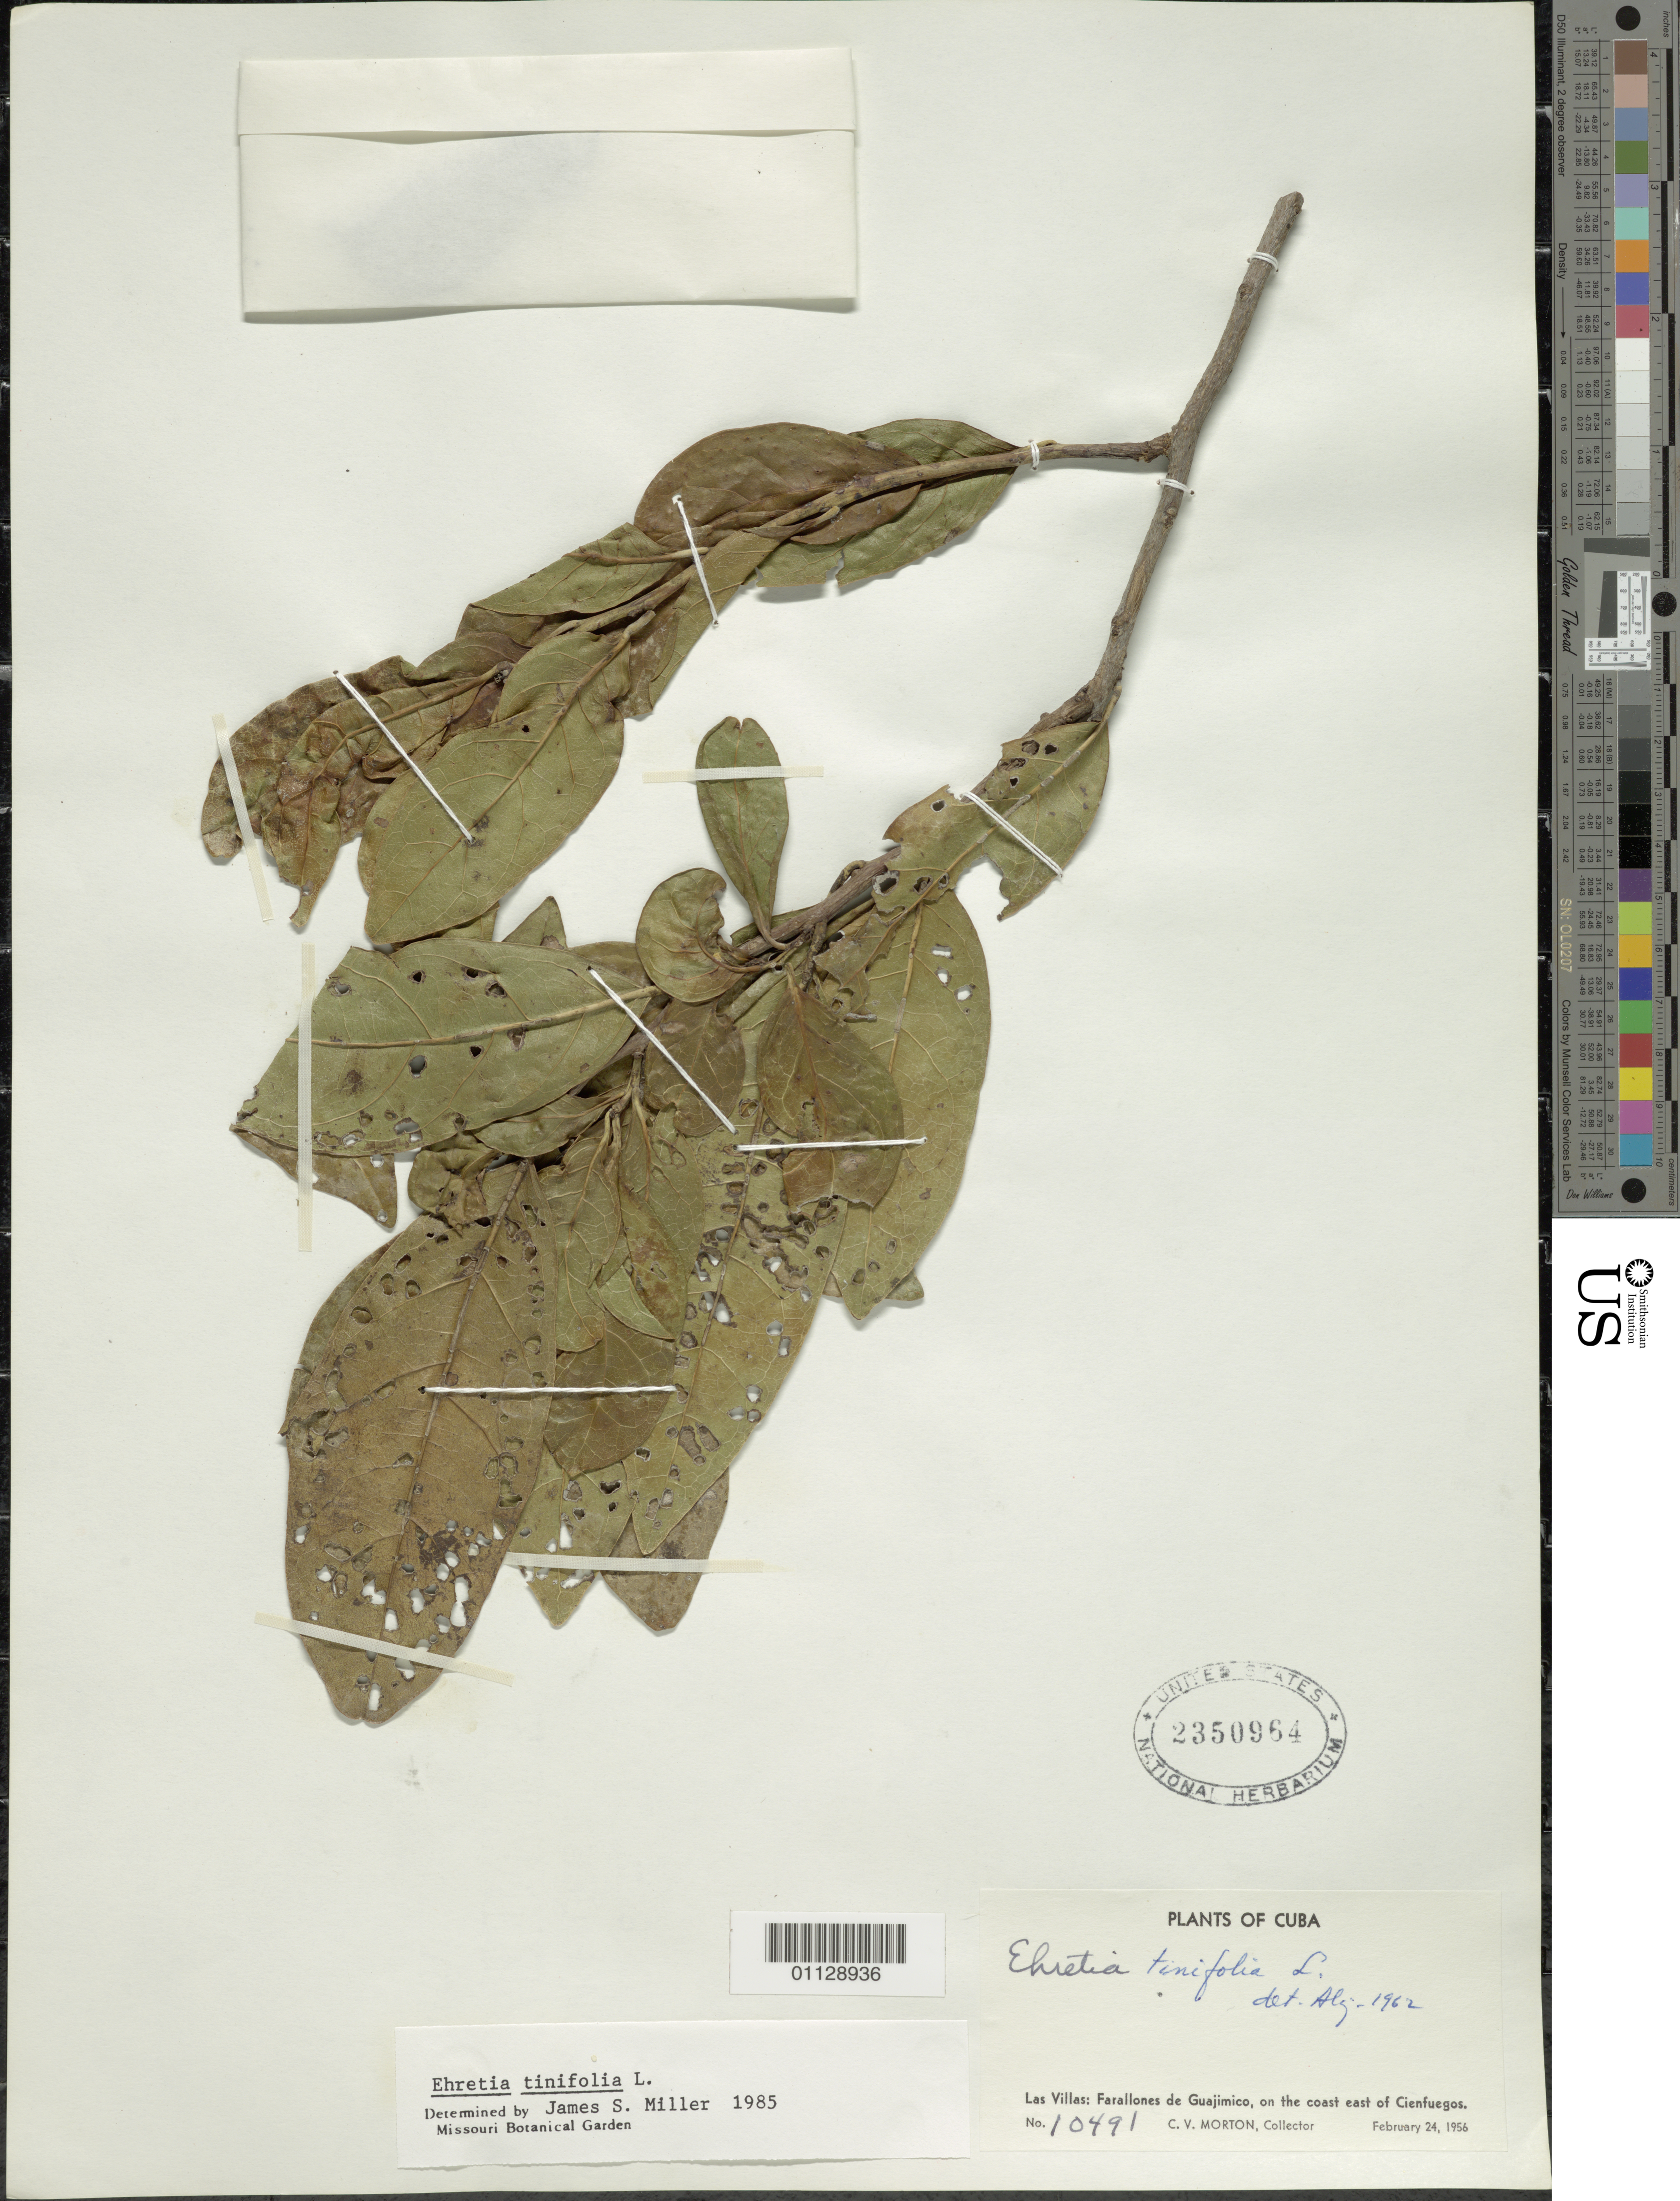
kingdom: Plantae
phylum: Tracheophyta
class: Magnoliopsida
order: Boraginales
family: Ehretiaceae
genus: Ehretia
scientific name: Ehretia tinifolia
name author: L.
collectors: C. V. Morton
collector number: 10491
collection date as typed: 24 Jan 1956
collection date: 1956-01-24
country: Cuba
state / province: Cienfuegos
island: Cuba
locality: Las Villas: Farallones de Guajimico, on the coast east of Cienfuegos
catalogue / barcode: US 2350964